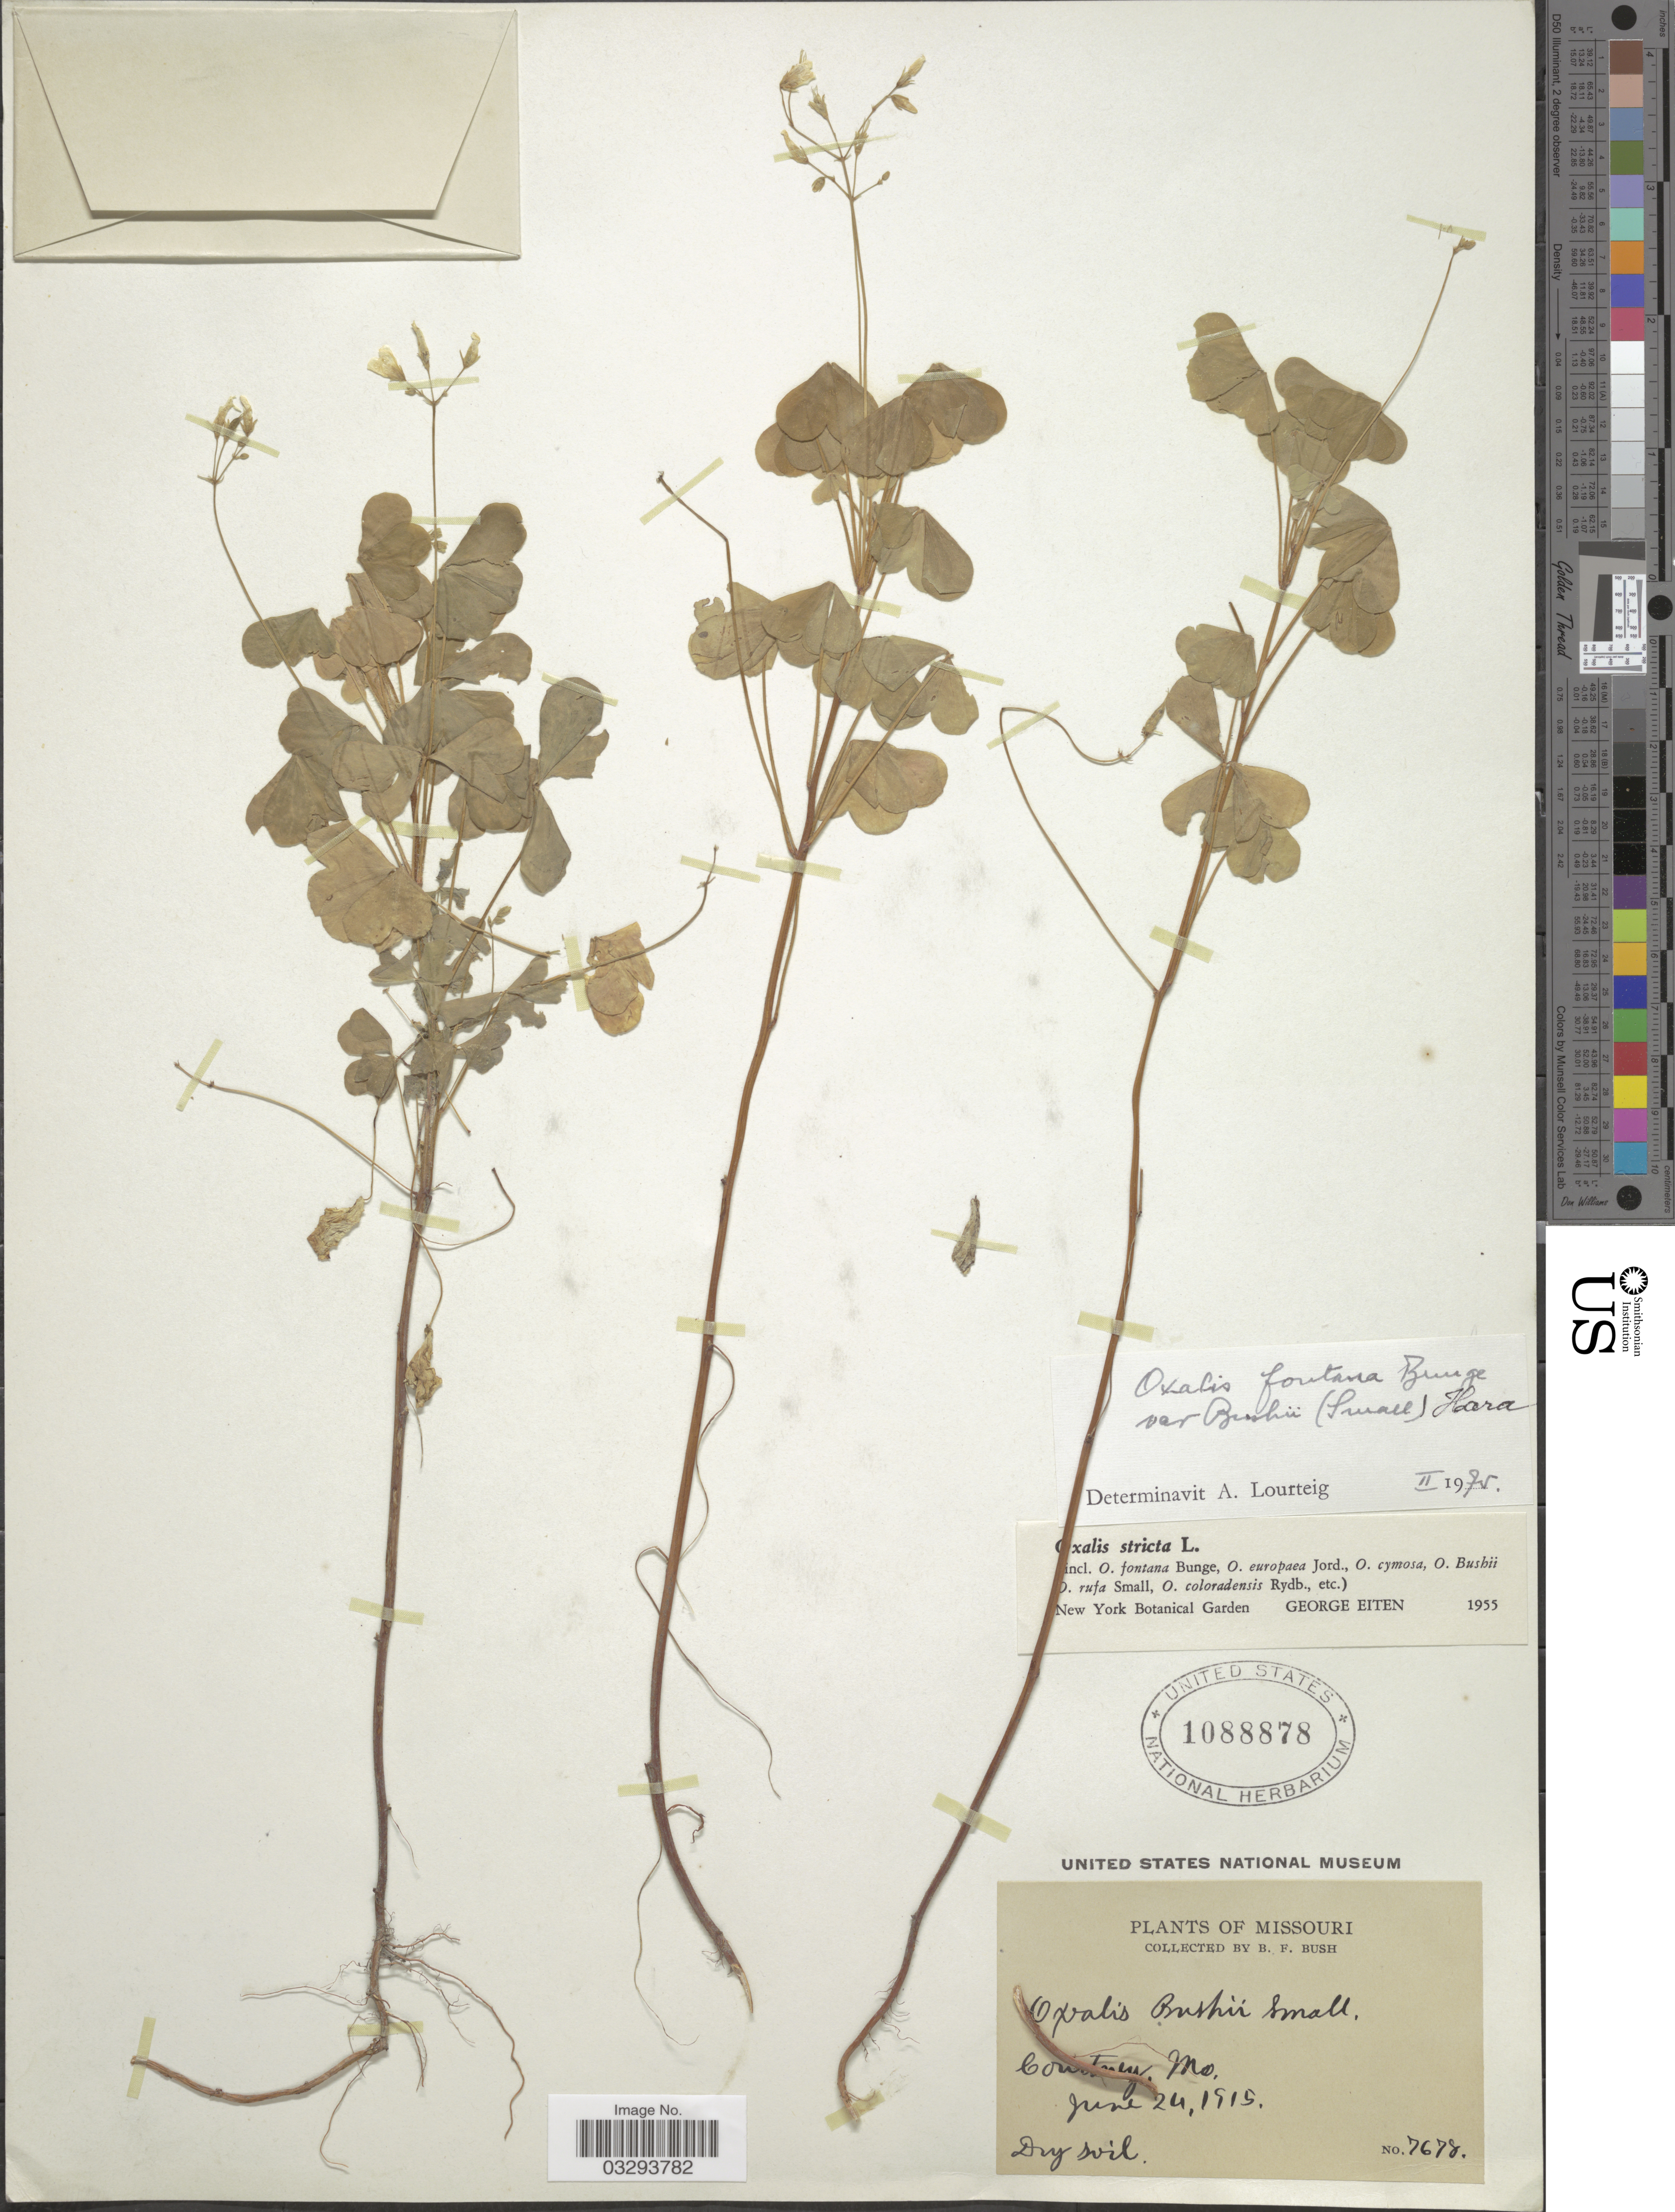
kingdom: Plantae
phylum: Tracheophyta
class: Magnoliopsida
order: Oxalidales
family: Oxalidaceae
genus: Oxalis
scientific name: Oxalis fontana var. bushii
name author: (Small) H. Hara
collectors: B. F. Bush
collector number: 7678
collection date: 1915-06-24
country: United States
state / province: Missouri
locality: Courtney.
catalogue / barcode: US 1088878